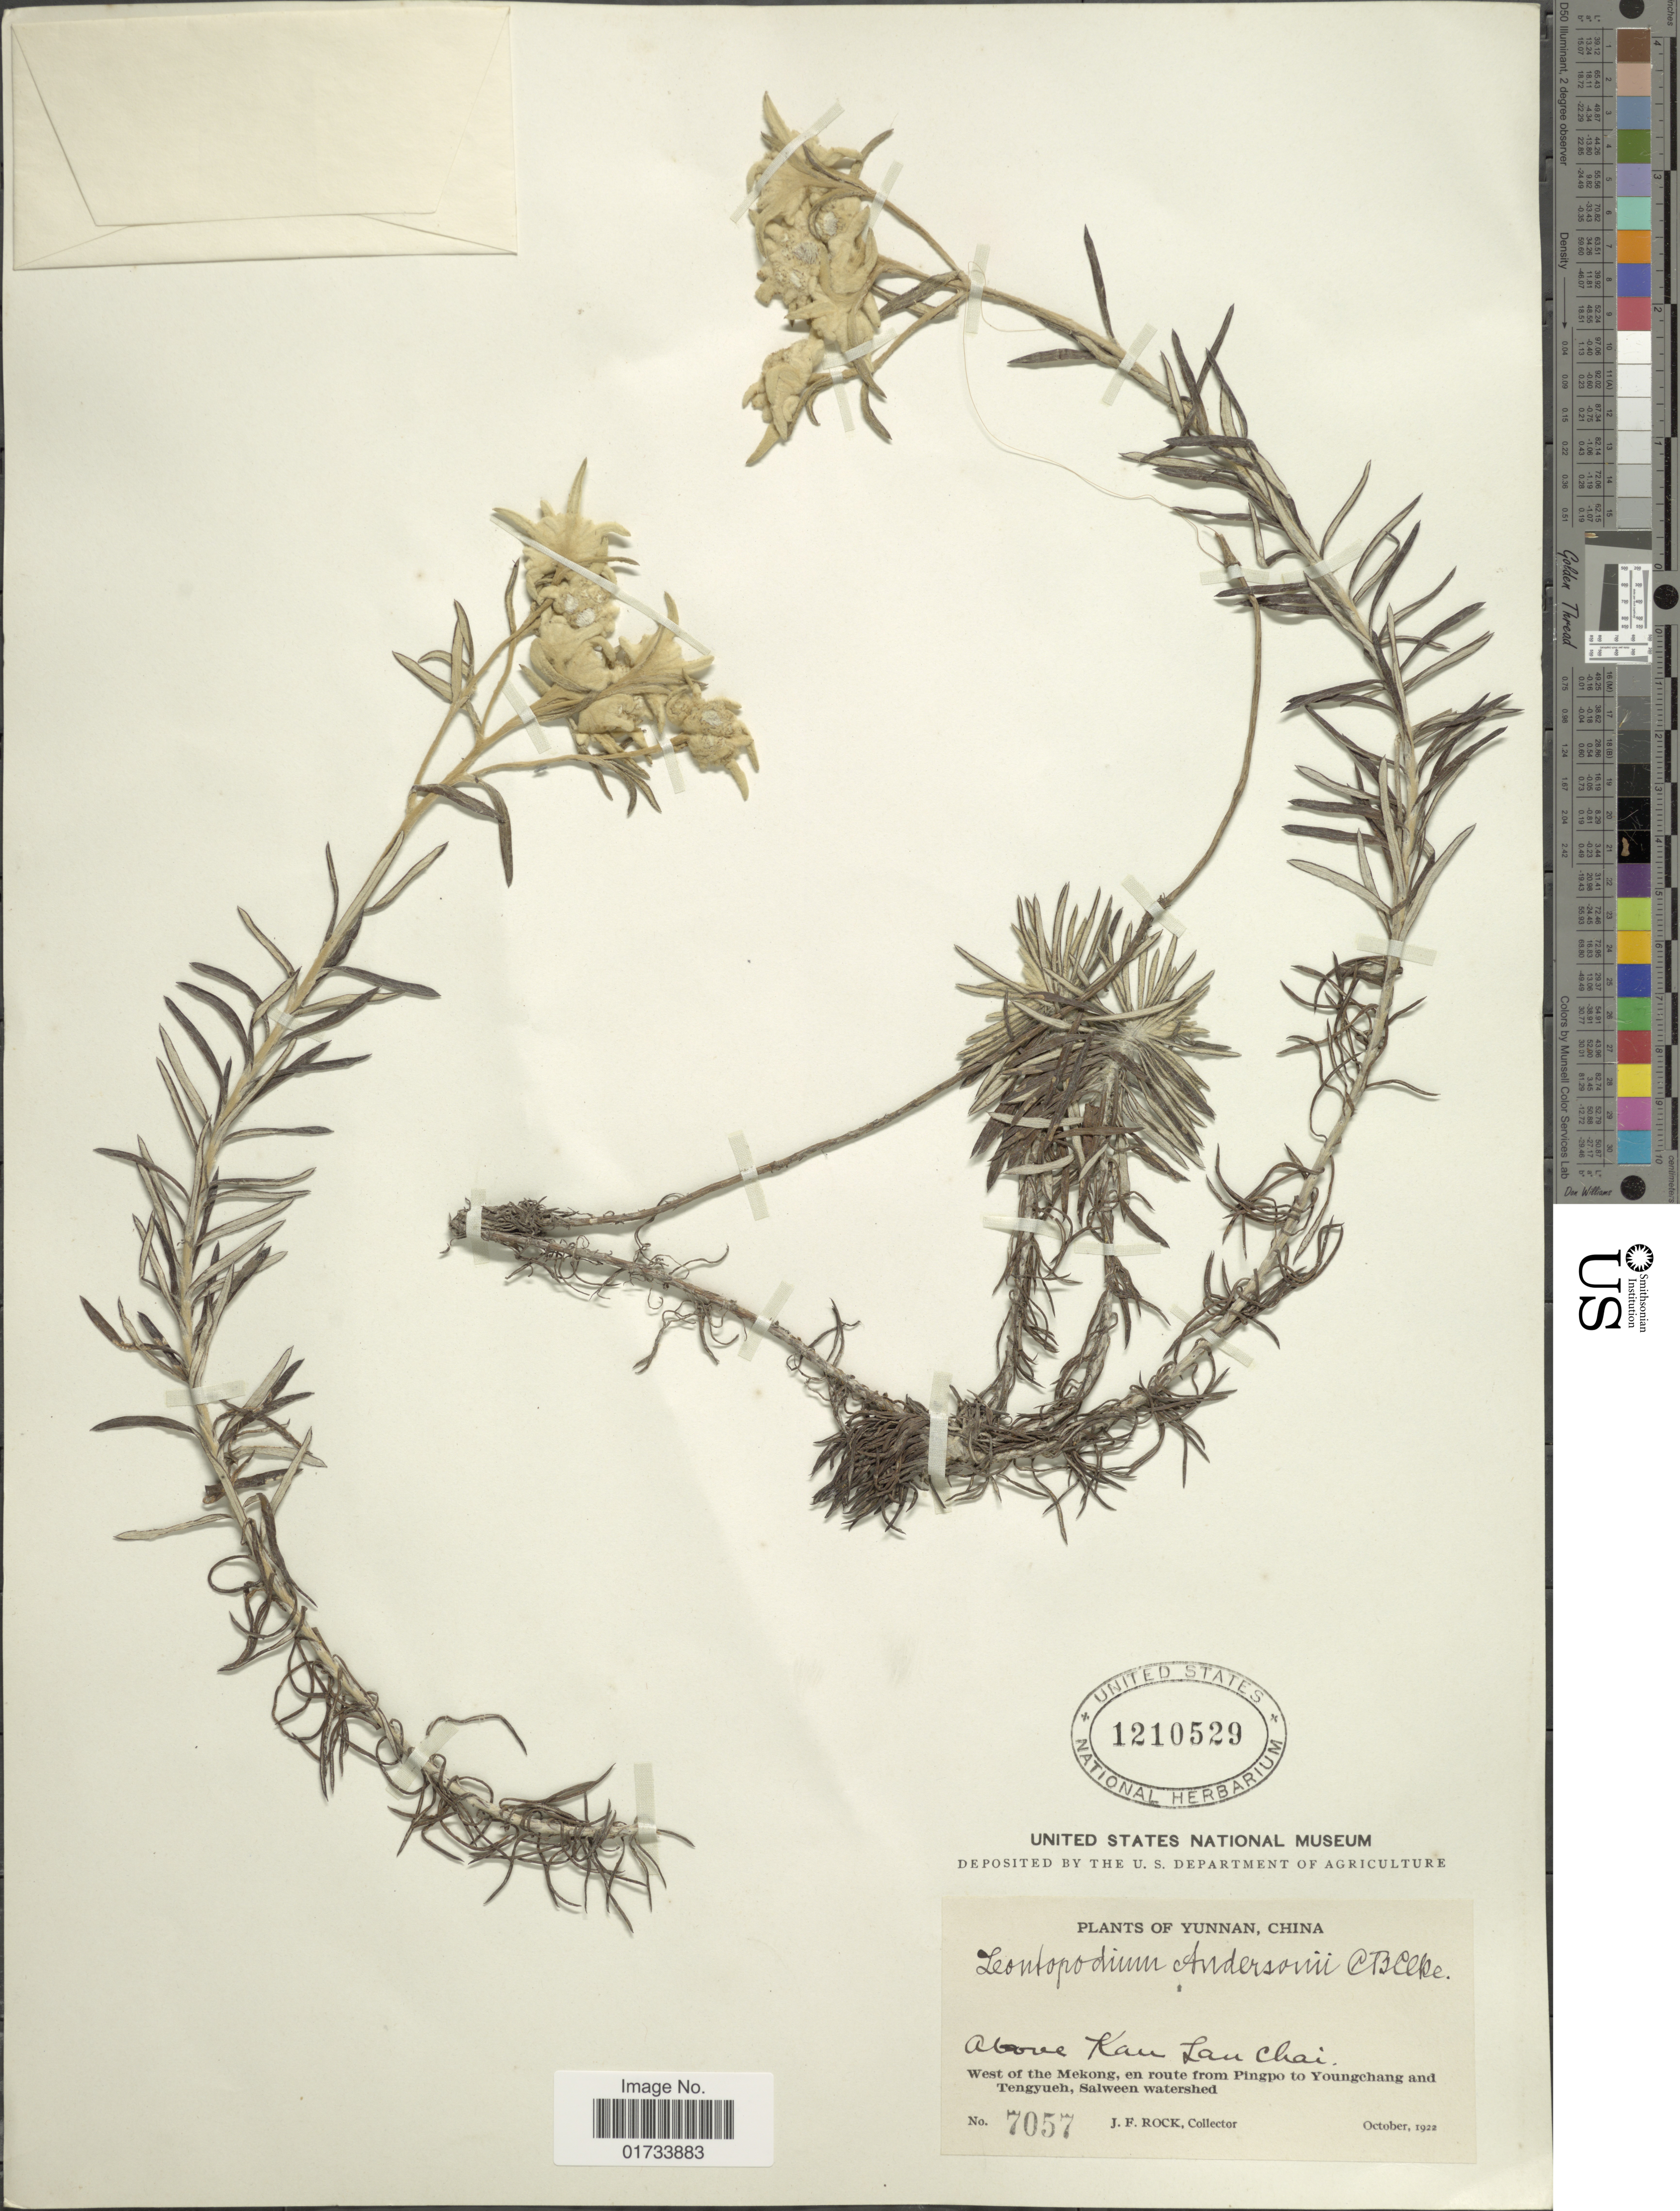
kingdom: Plantae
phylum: Tracheophyta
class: Magnoliopsida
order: Asterales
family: Asteraceae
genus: Leontopodium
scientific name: Leontopodium andersonii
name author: C.B. Clarke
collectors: J. Rock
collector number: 7057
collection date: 1922-10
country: China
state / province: Yunnan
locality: Above Kau Lau Chai. west of the Mekong, en route from Pingpo to Youngchang and Tengyueh, Salween watershed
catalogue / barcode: US 1210529